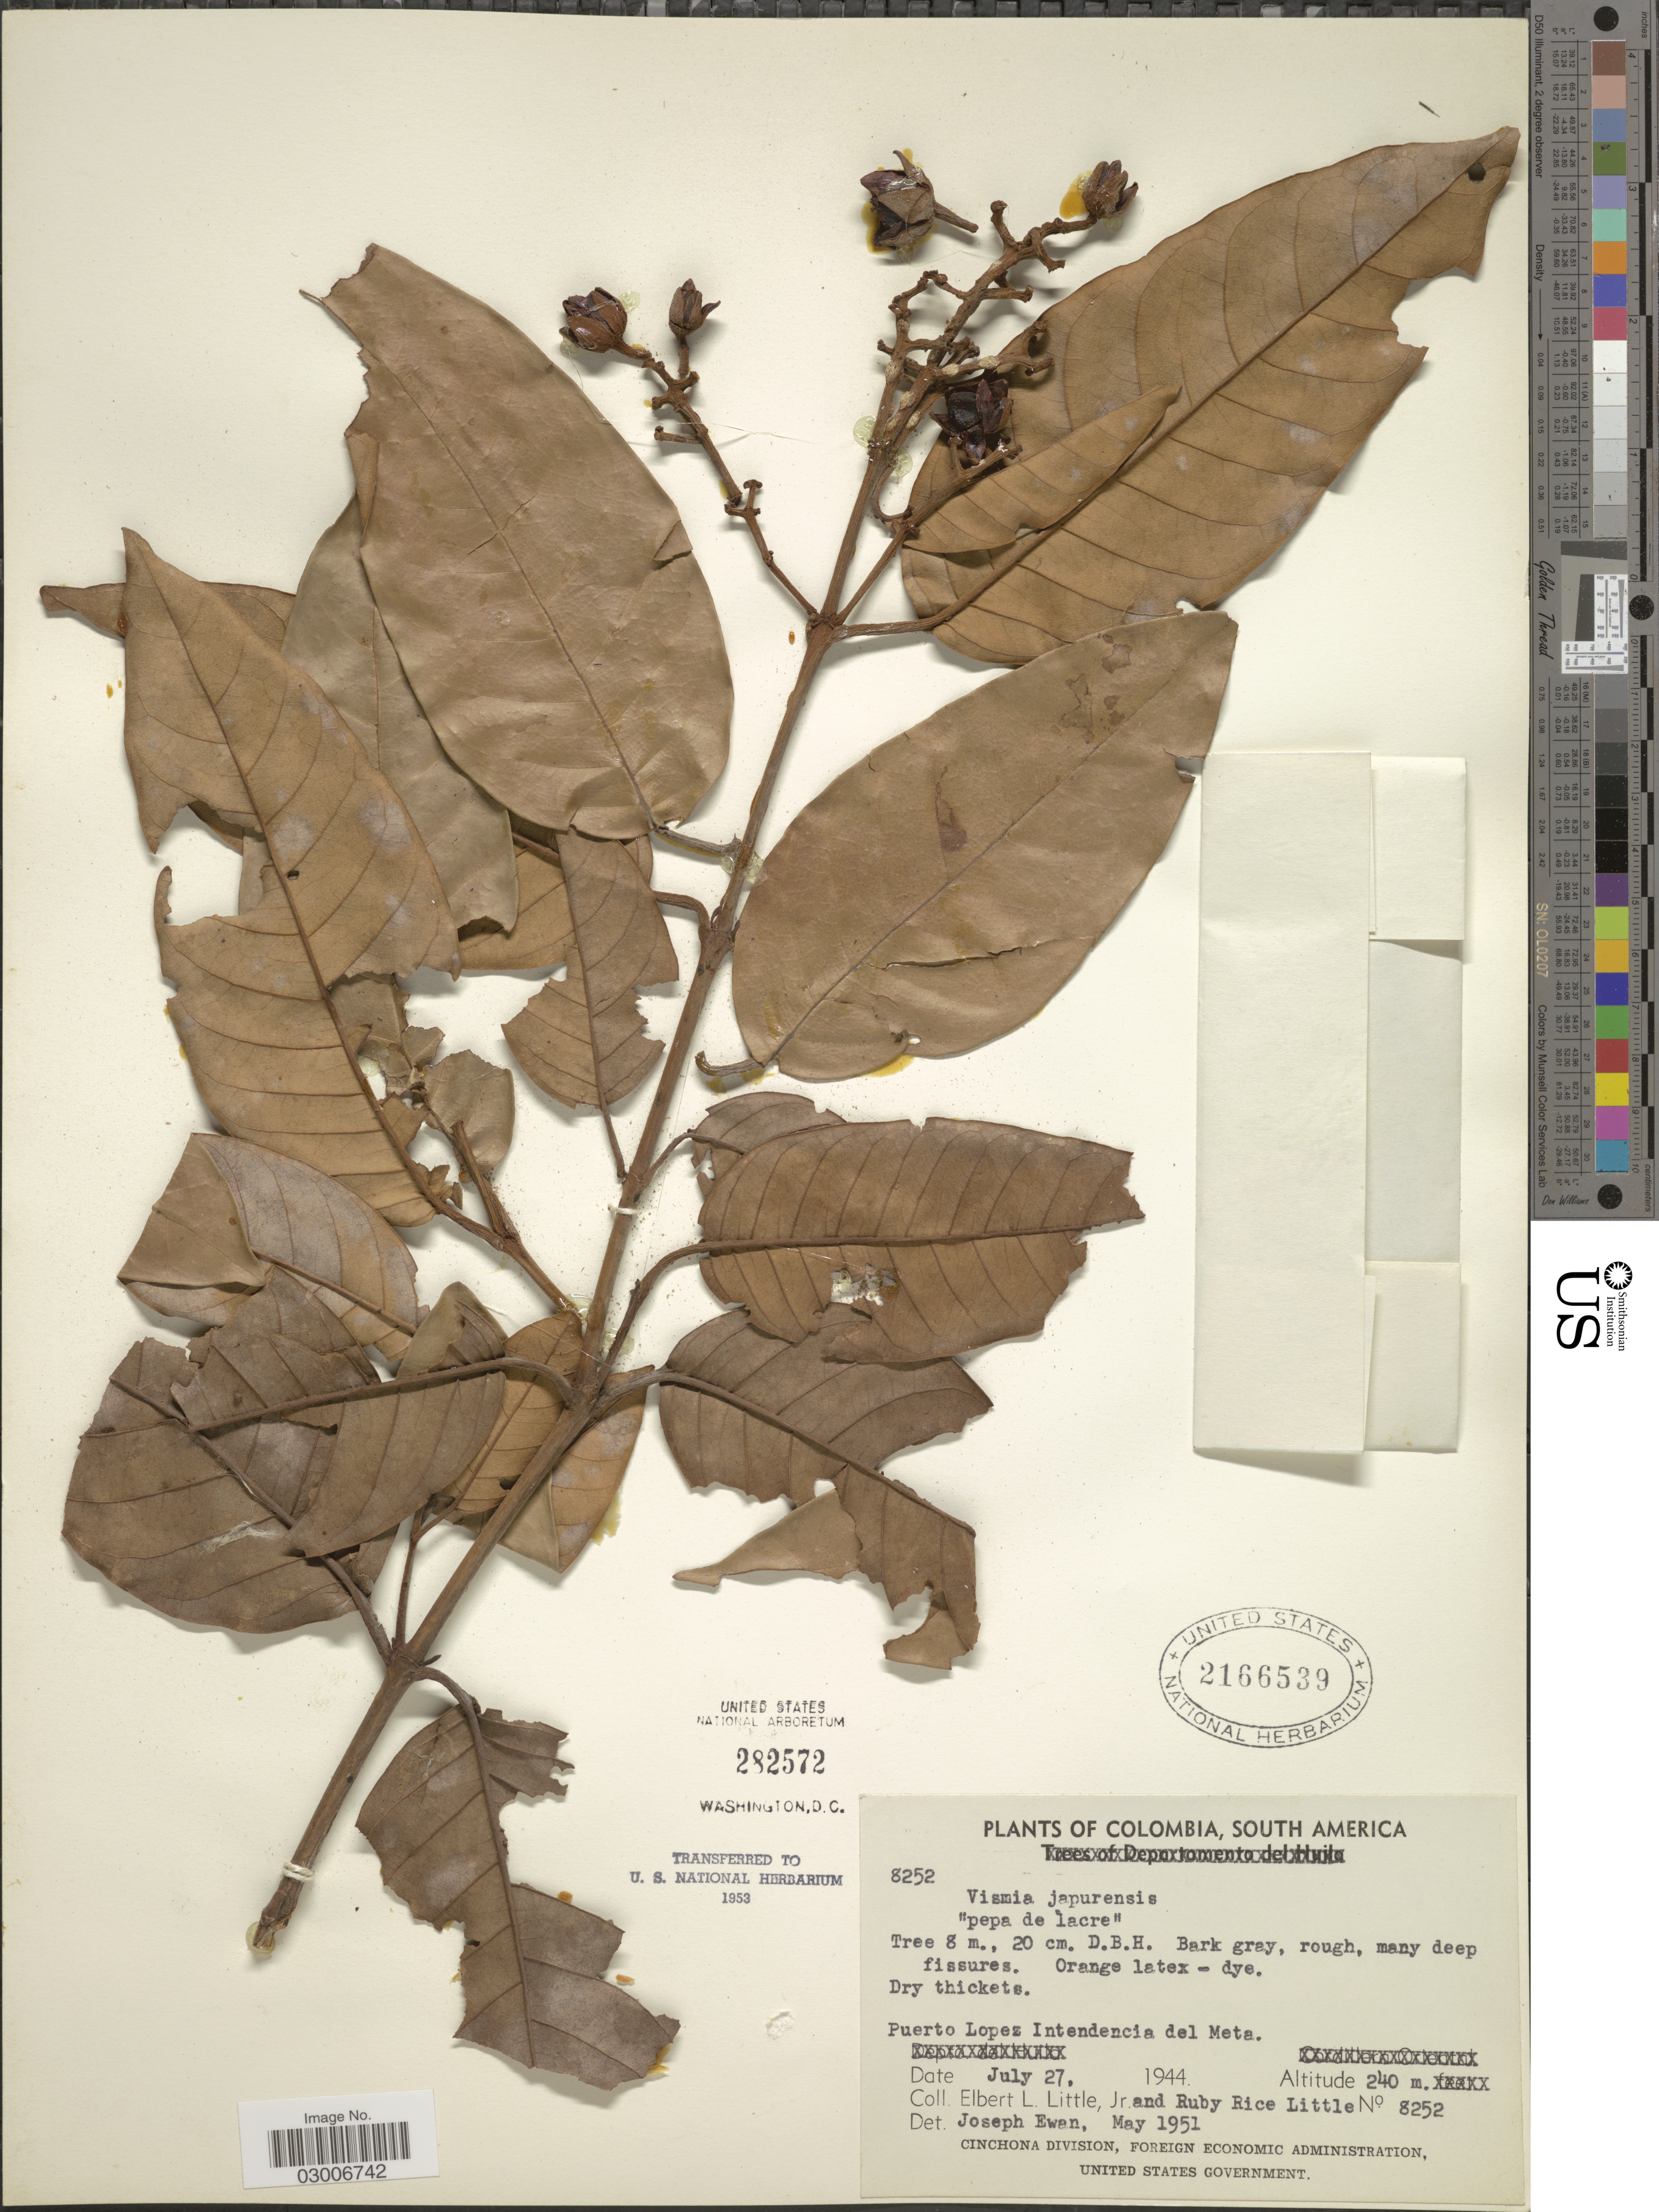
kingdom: Plantae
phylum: Tracheophyta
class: Magnoliopsida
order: Malpighiales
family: Hypericaceae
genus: Vismia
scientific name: Vismia japurensis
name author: Reichardt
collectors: E. L. Little & R. R. Little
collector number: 8252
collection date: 1944-07-27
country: Colombia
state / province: Meta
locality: Puerto Lopez Intendencia del Meta.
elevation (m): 240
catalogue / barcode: US 2166539